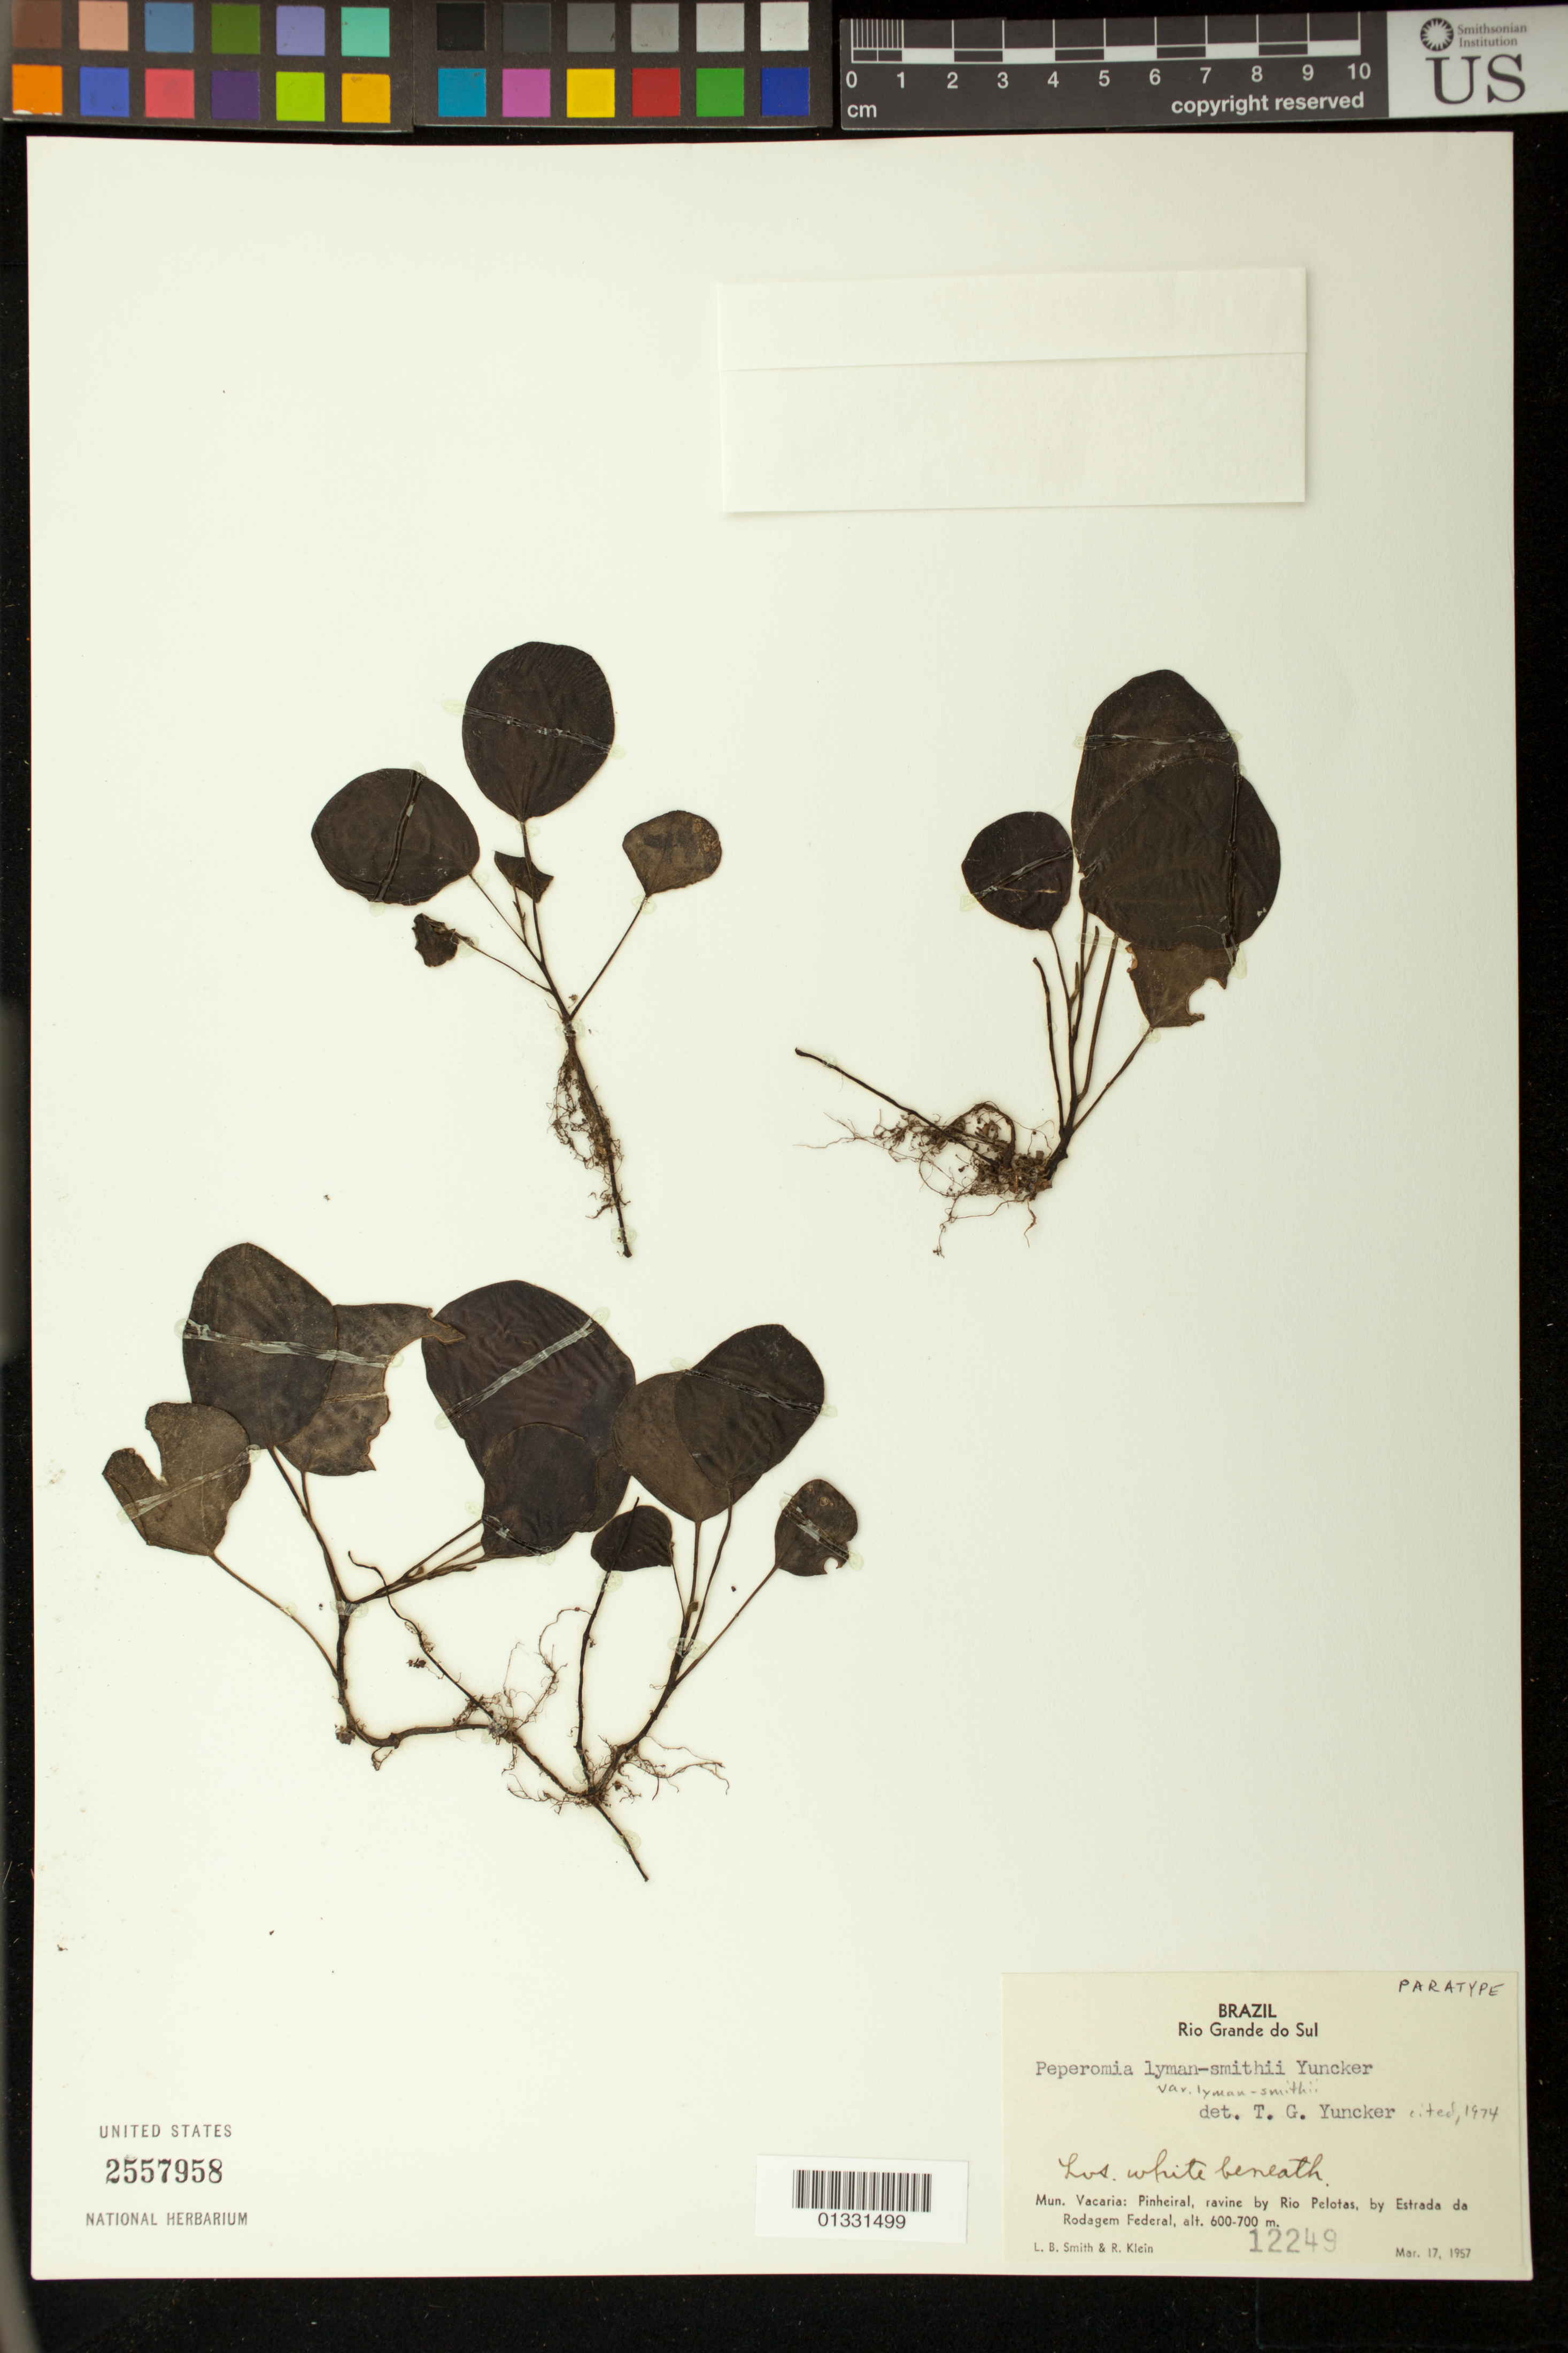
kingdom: Plantae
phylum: Tracheophyta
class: Magnoliopsida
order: Piperales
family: Piperaceae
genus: Peperomia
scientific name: Peperomia lyman-smithii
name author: Yunck.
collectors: L. Smith & R. Klein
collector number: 12249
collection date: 1957-05-17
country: Brazil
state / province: Rio Grande do Sul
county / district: Vacaria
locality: Pinheiral, ravine by Rio Pelotas, by Estrada da Rodagem Federal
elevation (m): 600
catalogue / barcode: US 2557958